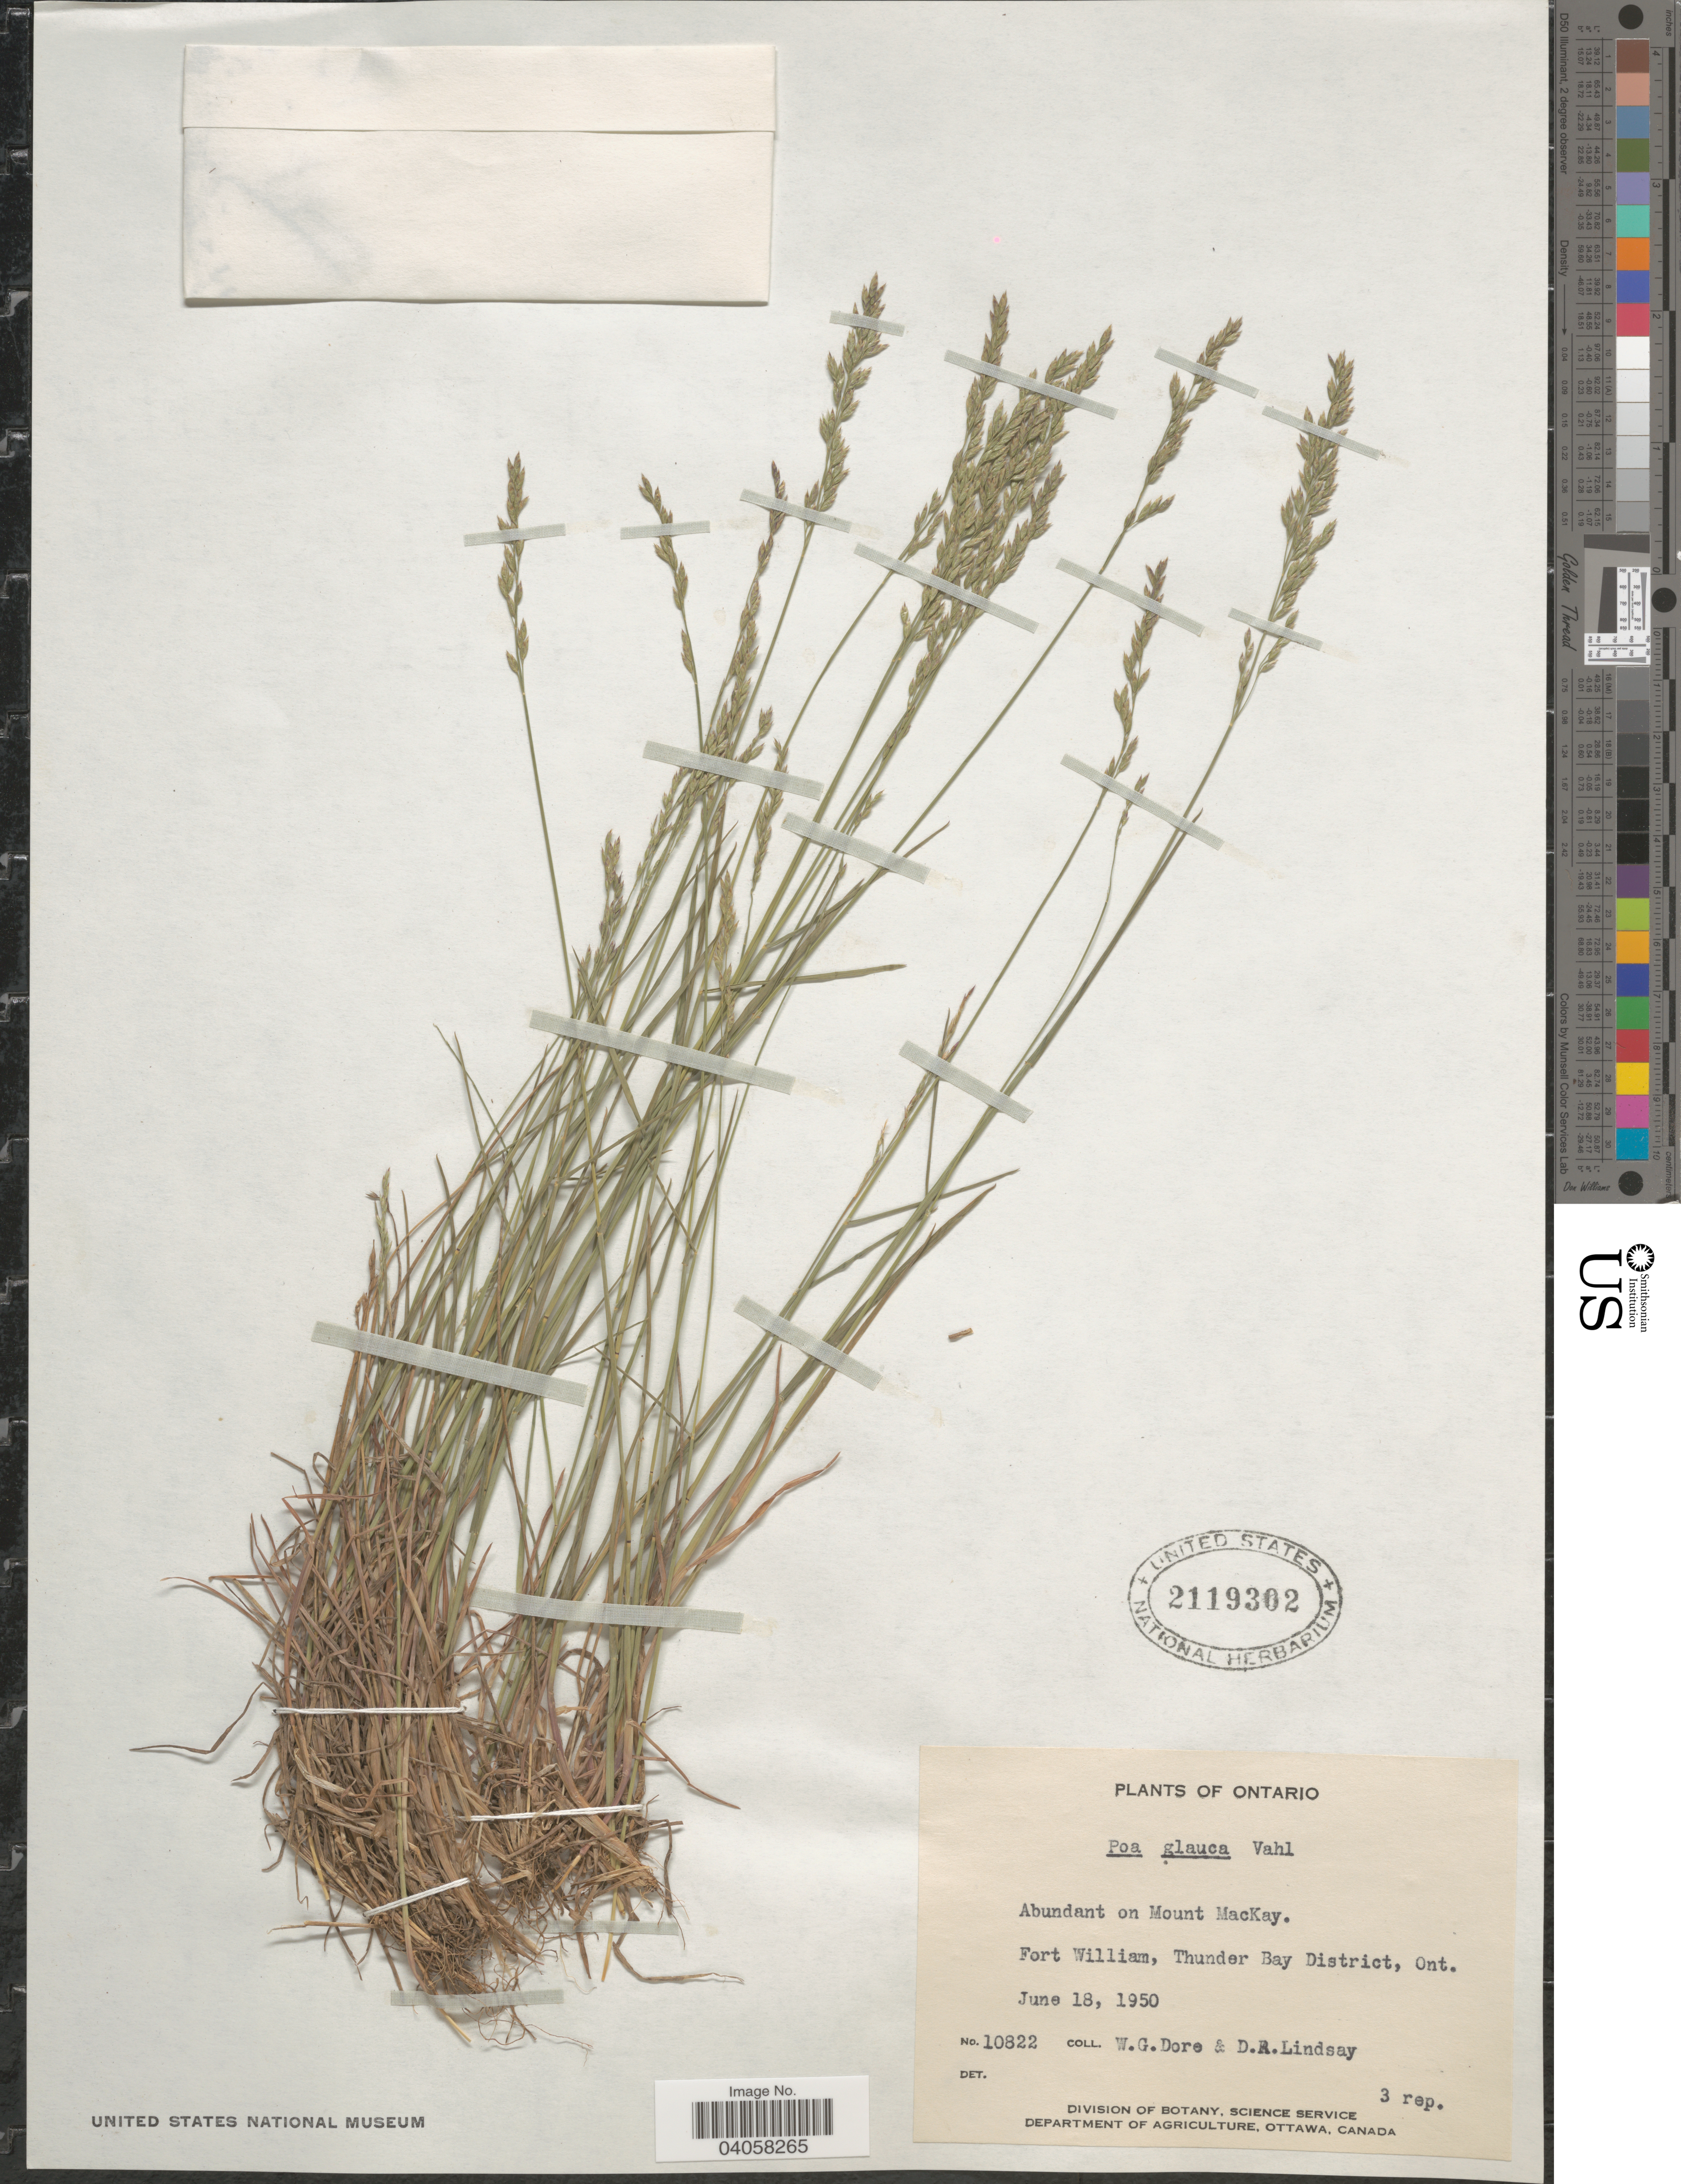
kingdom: Plantae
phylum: Tracheophyta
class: Liliopsida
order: Poales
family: Poaceae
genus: Poa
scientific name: Poa glauca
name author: Vahl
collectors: W. Dore & D. Lindsay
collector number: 10822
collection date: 1950-06-18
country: Canada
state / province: Ontario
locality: Abundant on Mount MacKay. Fort William, Thunder Bay District.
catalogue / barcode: US 2119302